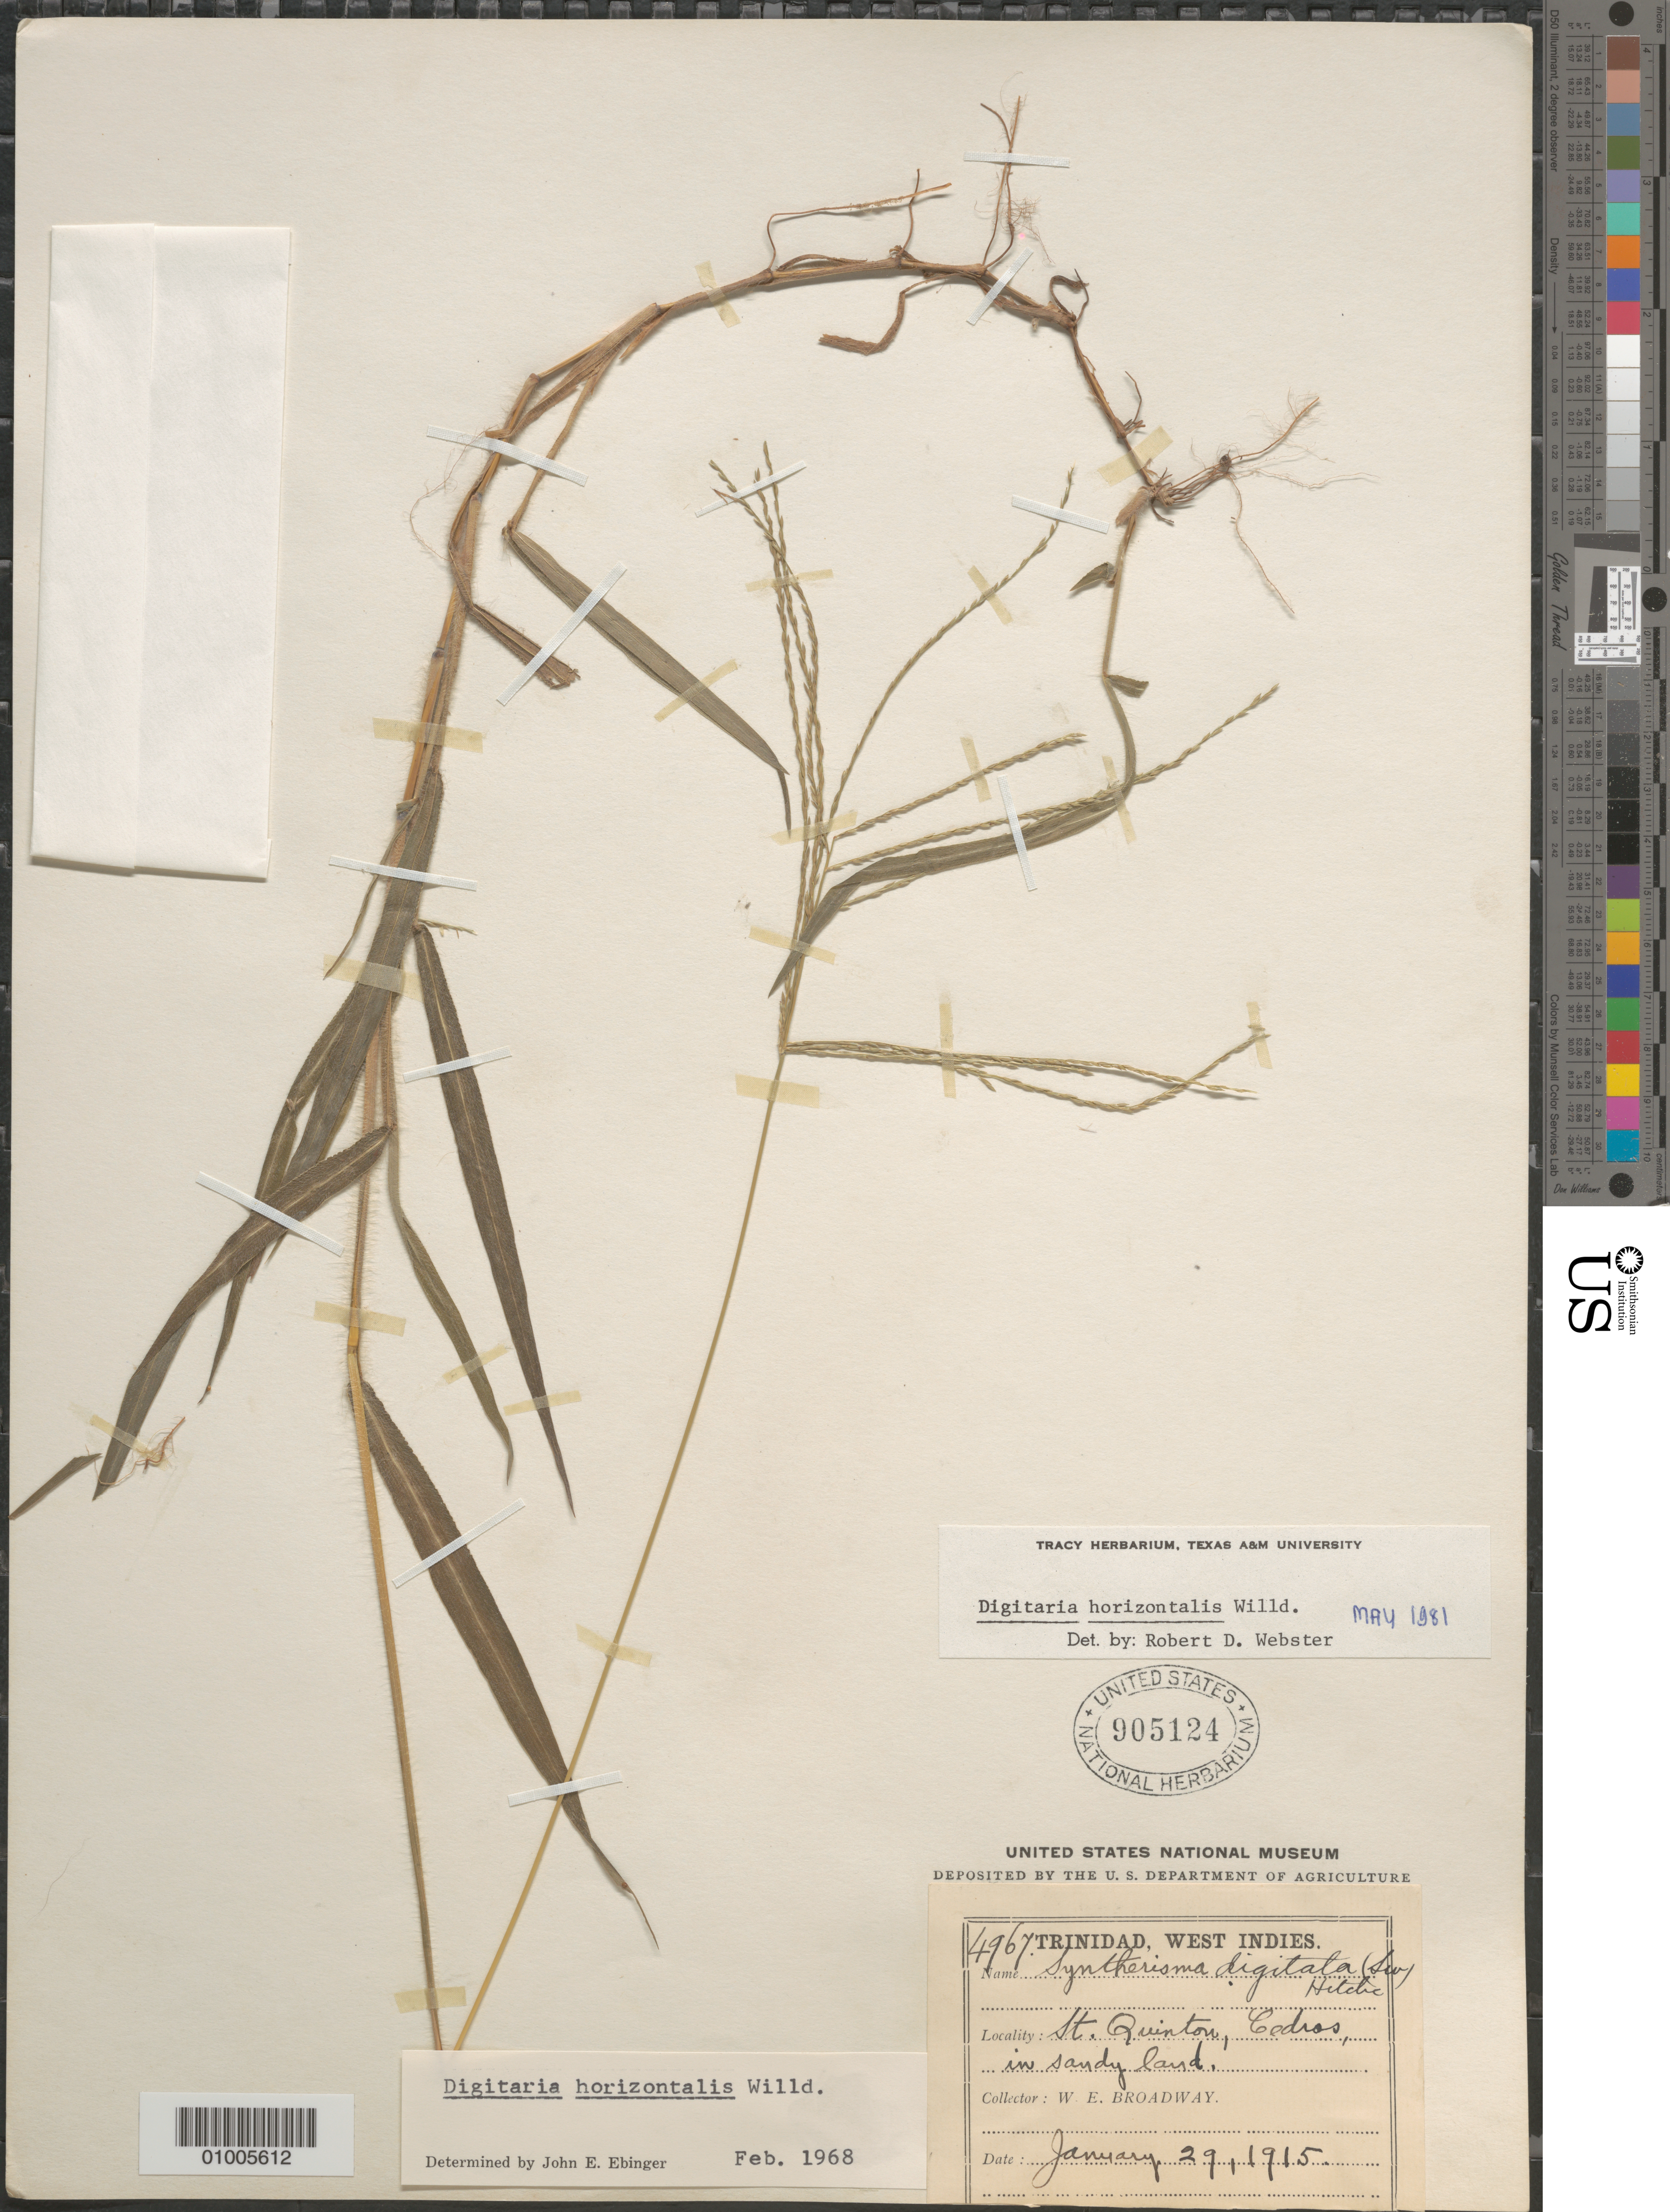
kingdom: Plantae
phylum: Tracheophyta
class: Liliopsida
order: Poales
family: Poaceae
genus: Digitaria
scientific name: Digitaria horizontalis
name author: Willd.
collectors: W. E. Broadway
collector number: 4967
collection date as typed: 29 Jan 1915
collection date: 1915-01-29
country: Trinidad and Tobago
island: Trinidad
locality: St. Quinton, Cedros, in sandy land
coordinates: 0 N, 0 E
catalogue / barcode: US 905124